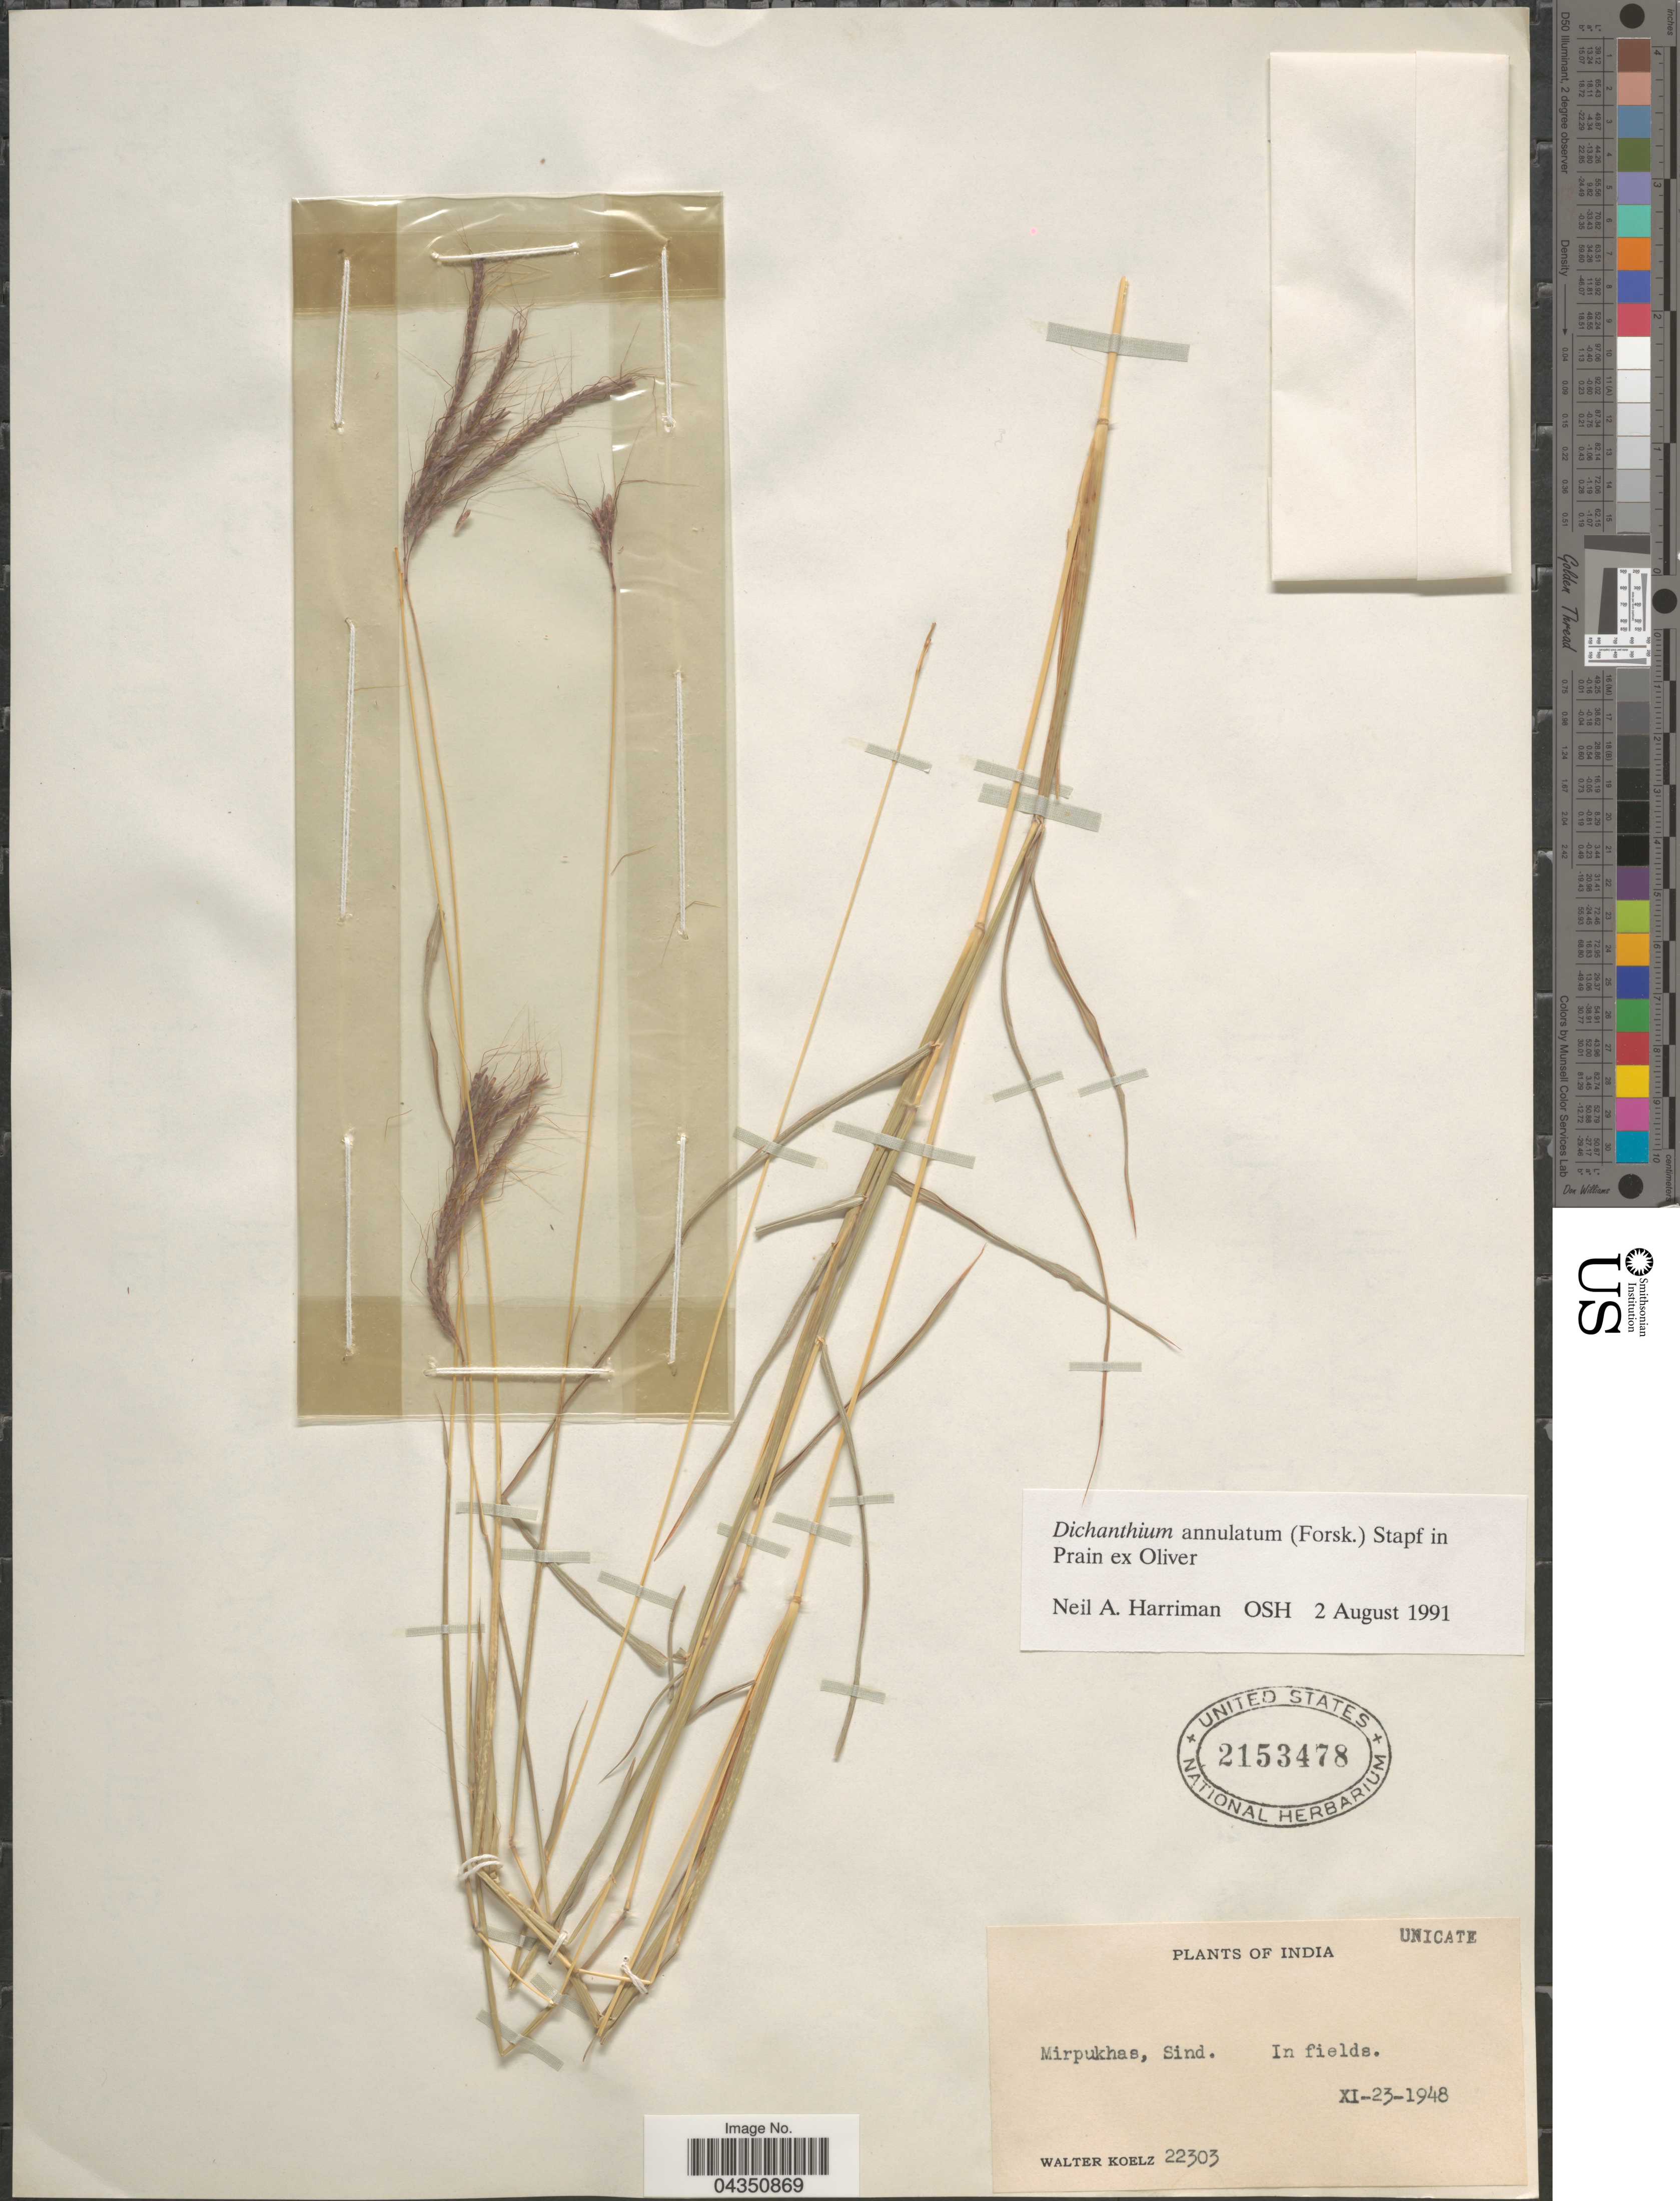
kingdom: Plantae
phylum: Tracheophyta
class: Liliopsida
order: Poales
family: Poaceae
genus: Dichanthium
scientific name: Dichanthium annulatum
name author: (Forssk.) Stapf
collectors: W. N. Koelz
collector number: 22303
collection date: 1948-11-23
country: Pakistan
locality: Mirpukhas, Sind.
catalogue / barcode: US 2153478